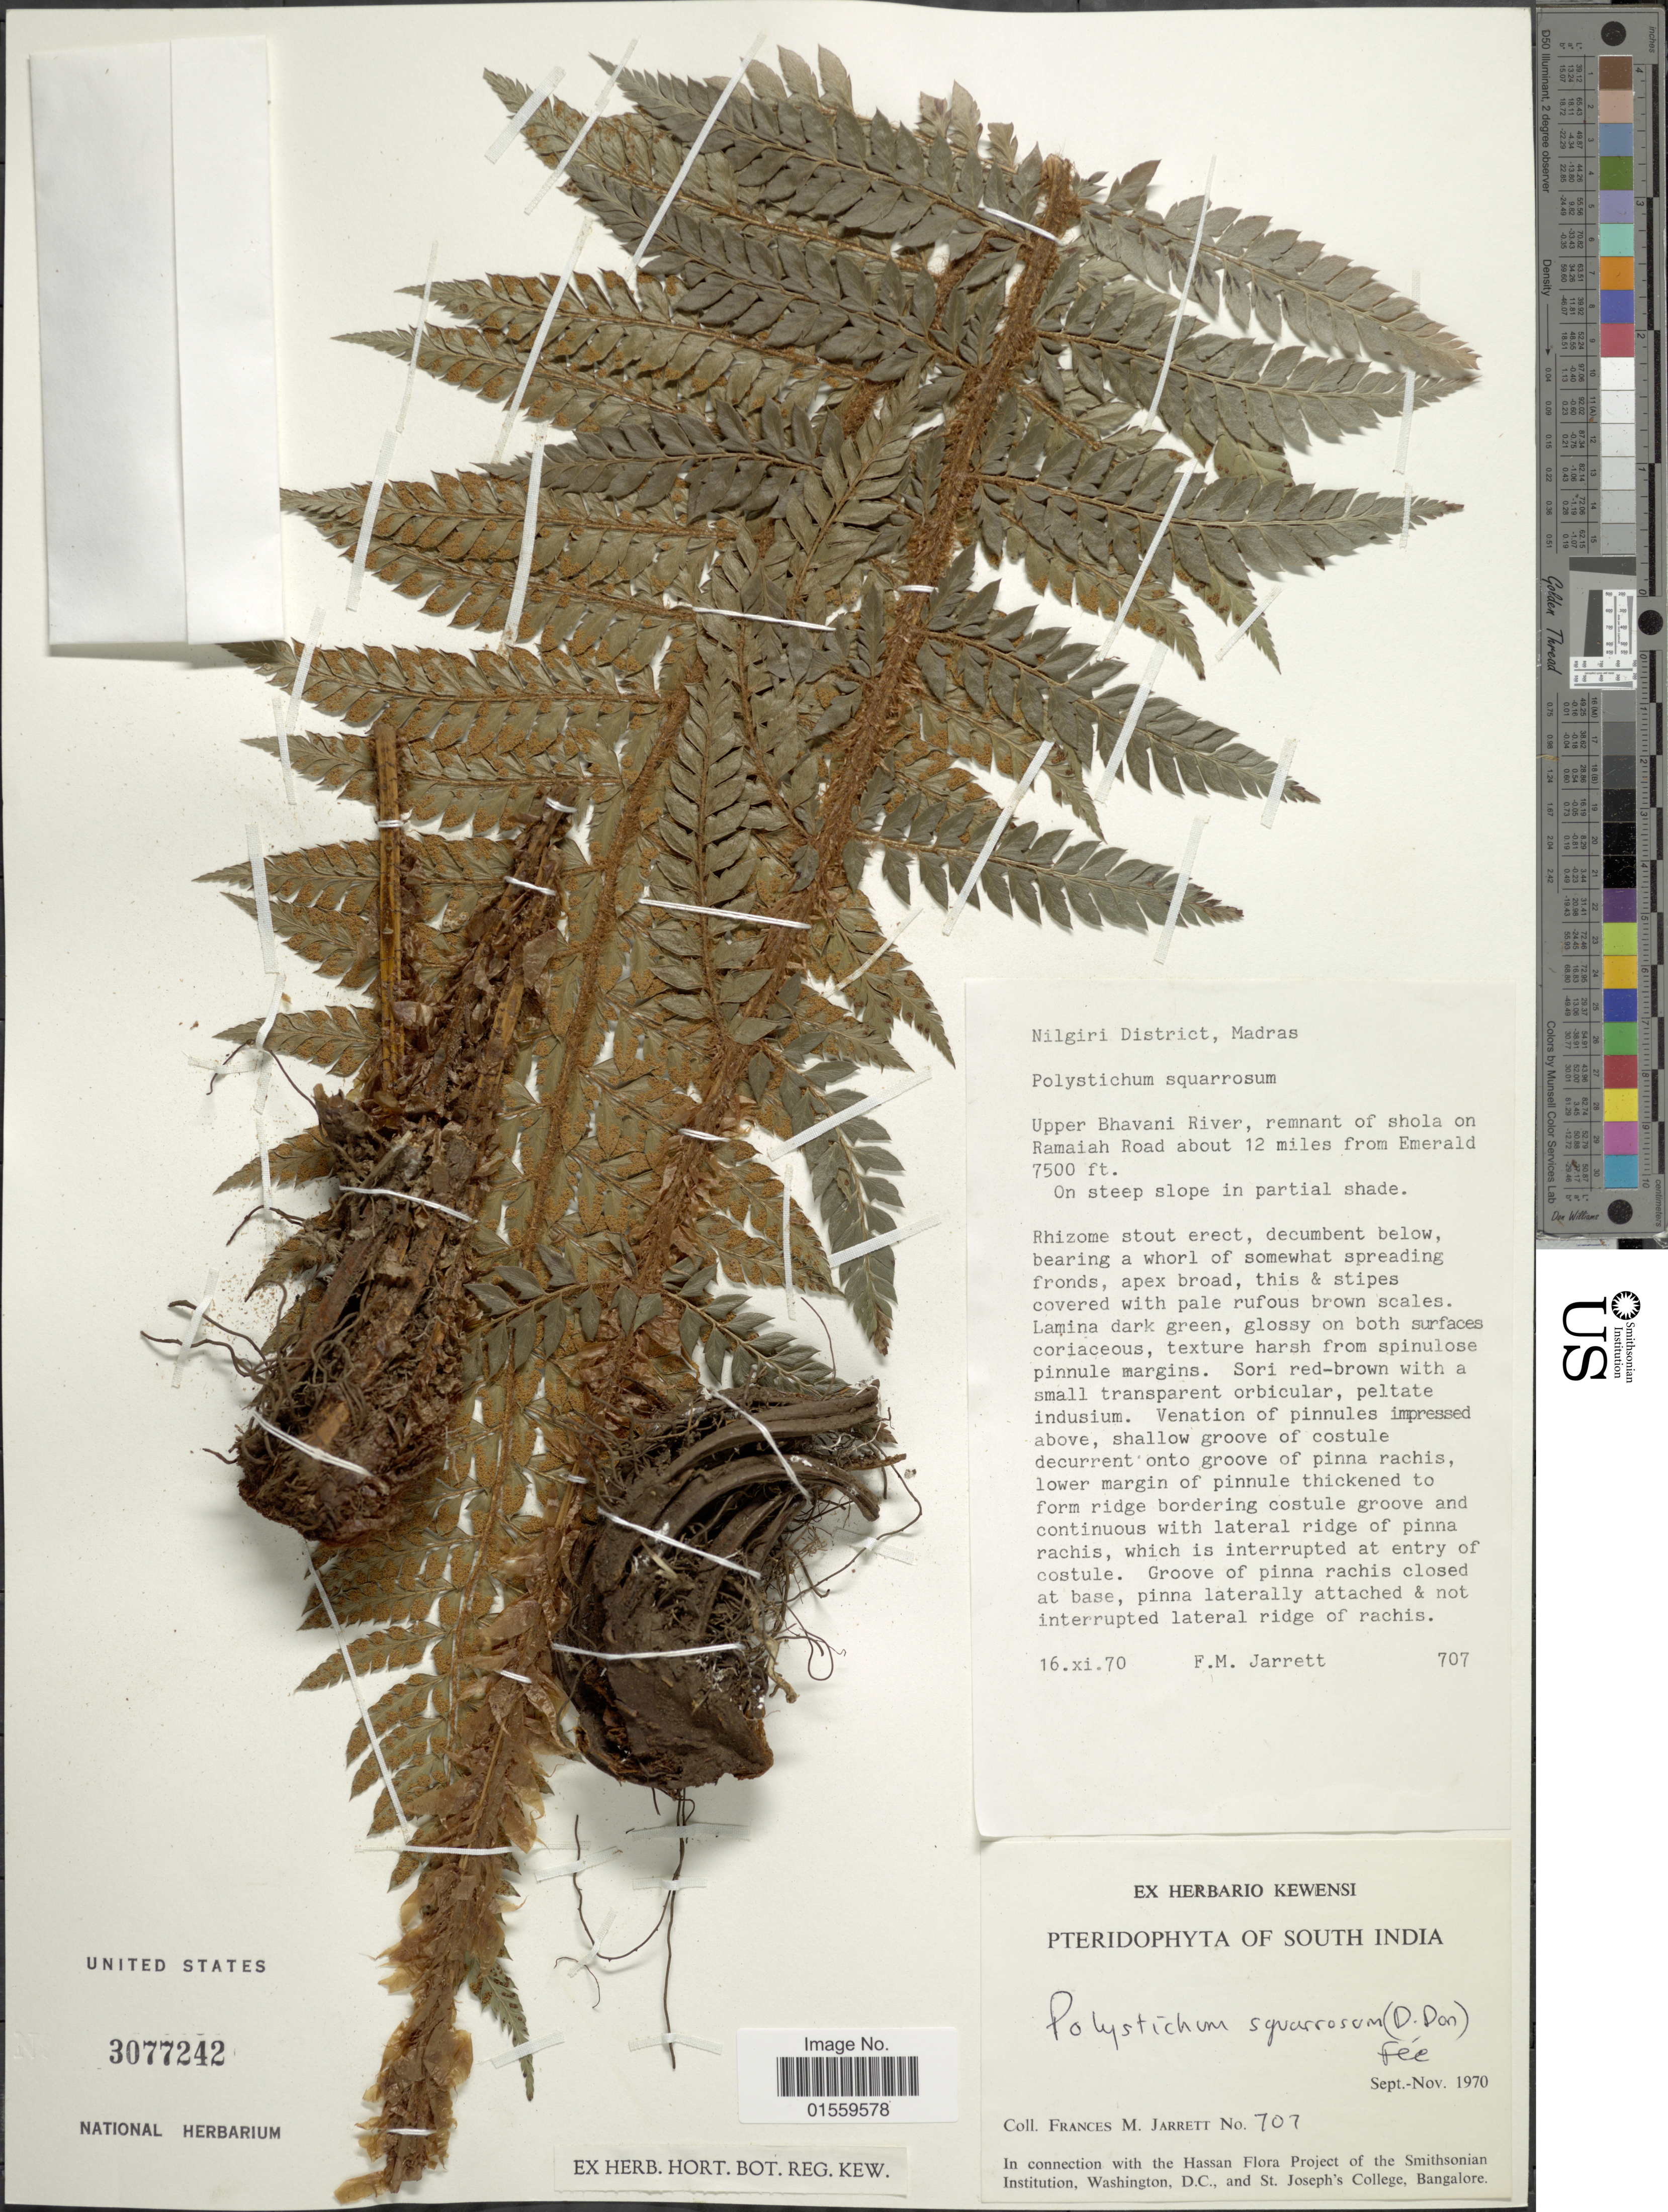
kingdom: Plantae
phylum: Tracheophyta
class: Polypodiopsida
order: Polypodiales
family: Dryopteridaceae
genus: Polystichum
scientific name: Polystichum squarrosum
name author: (D. Don) Fée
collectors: F. M. Jarrett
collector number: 707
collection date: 1970-09/1970-11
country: India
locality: Nilgiri District, Madras, Upper Bhavani River, remnant of shola on Ramaiah Road about 12 miles from Emerald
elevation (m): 2286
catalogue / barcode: US 3077242